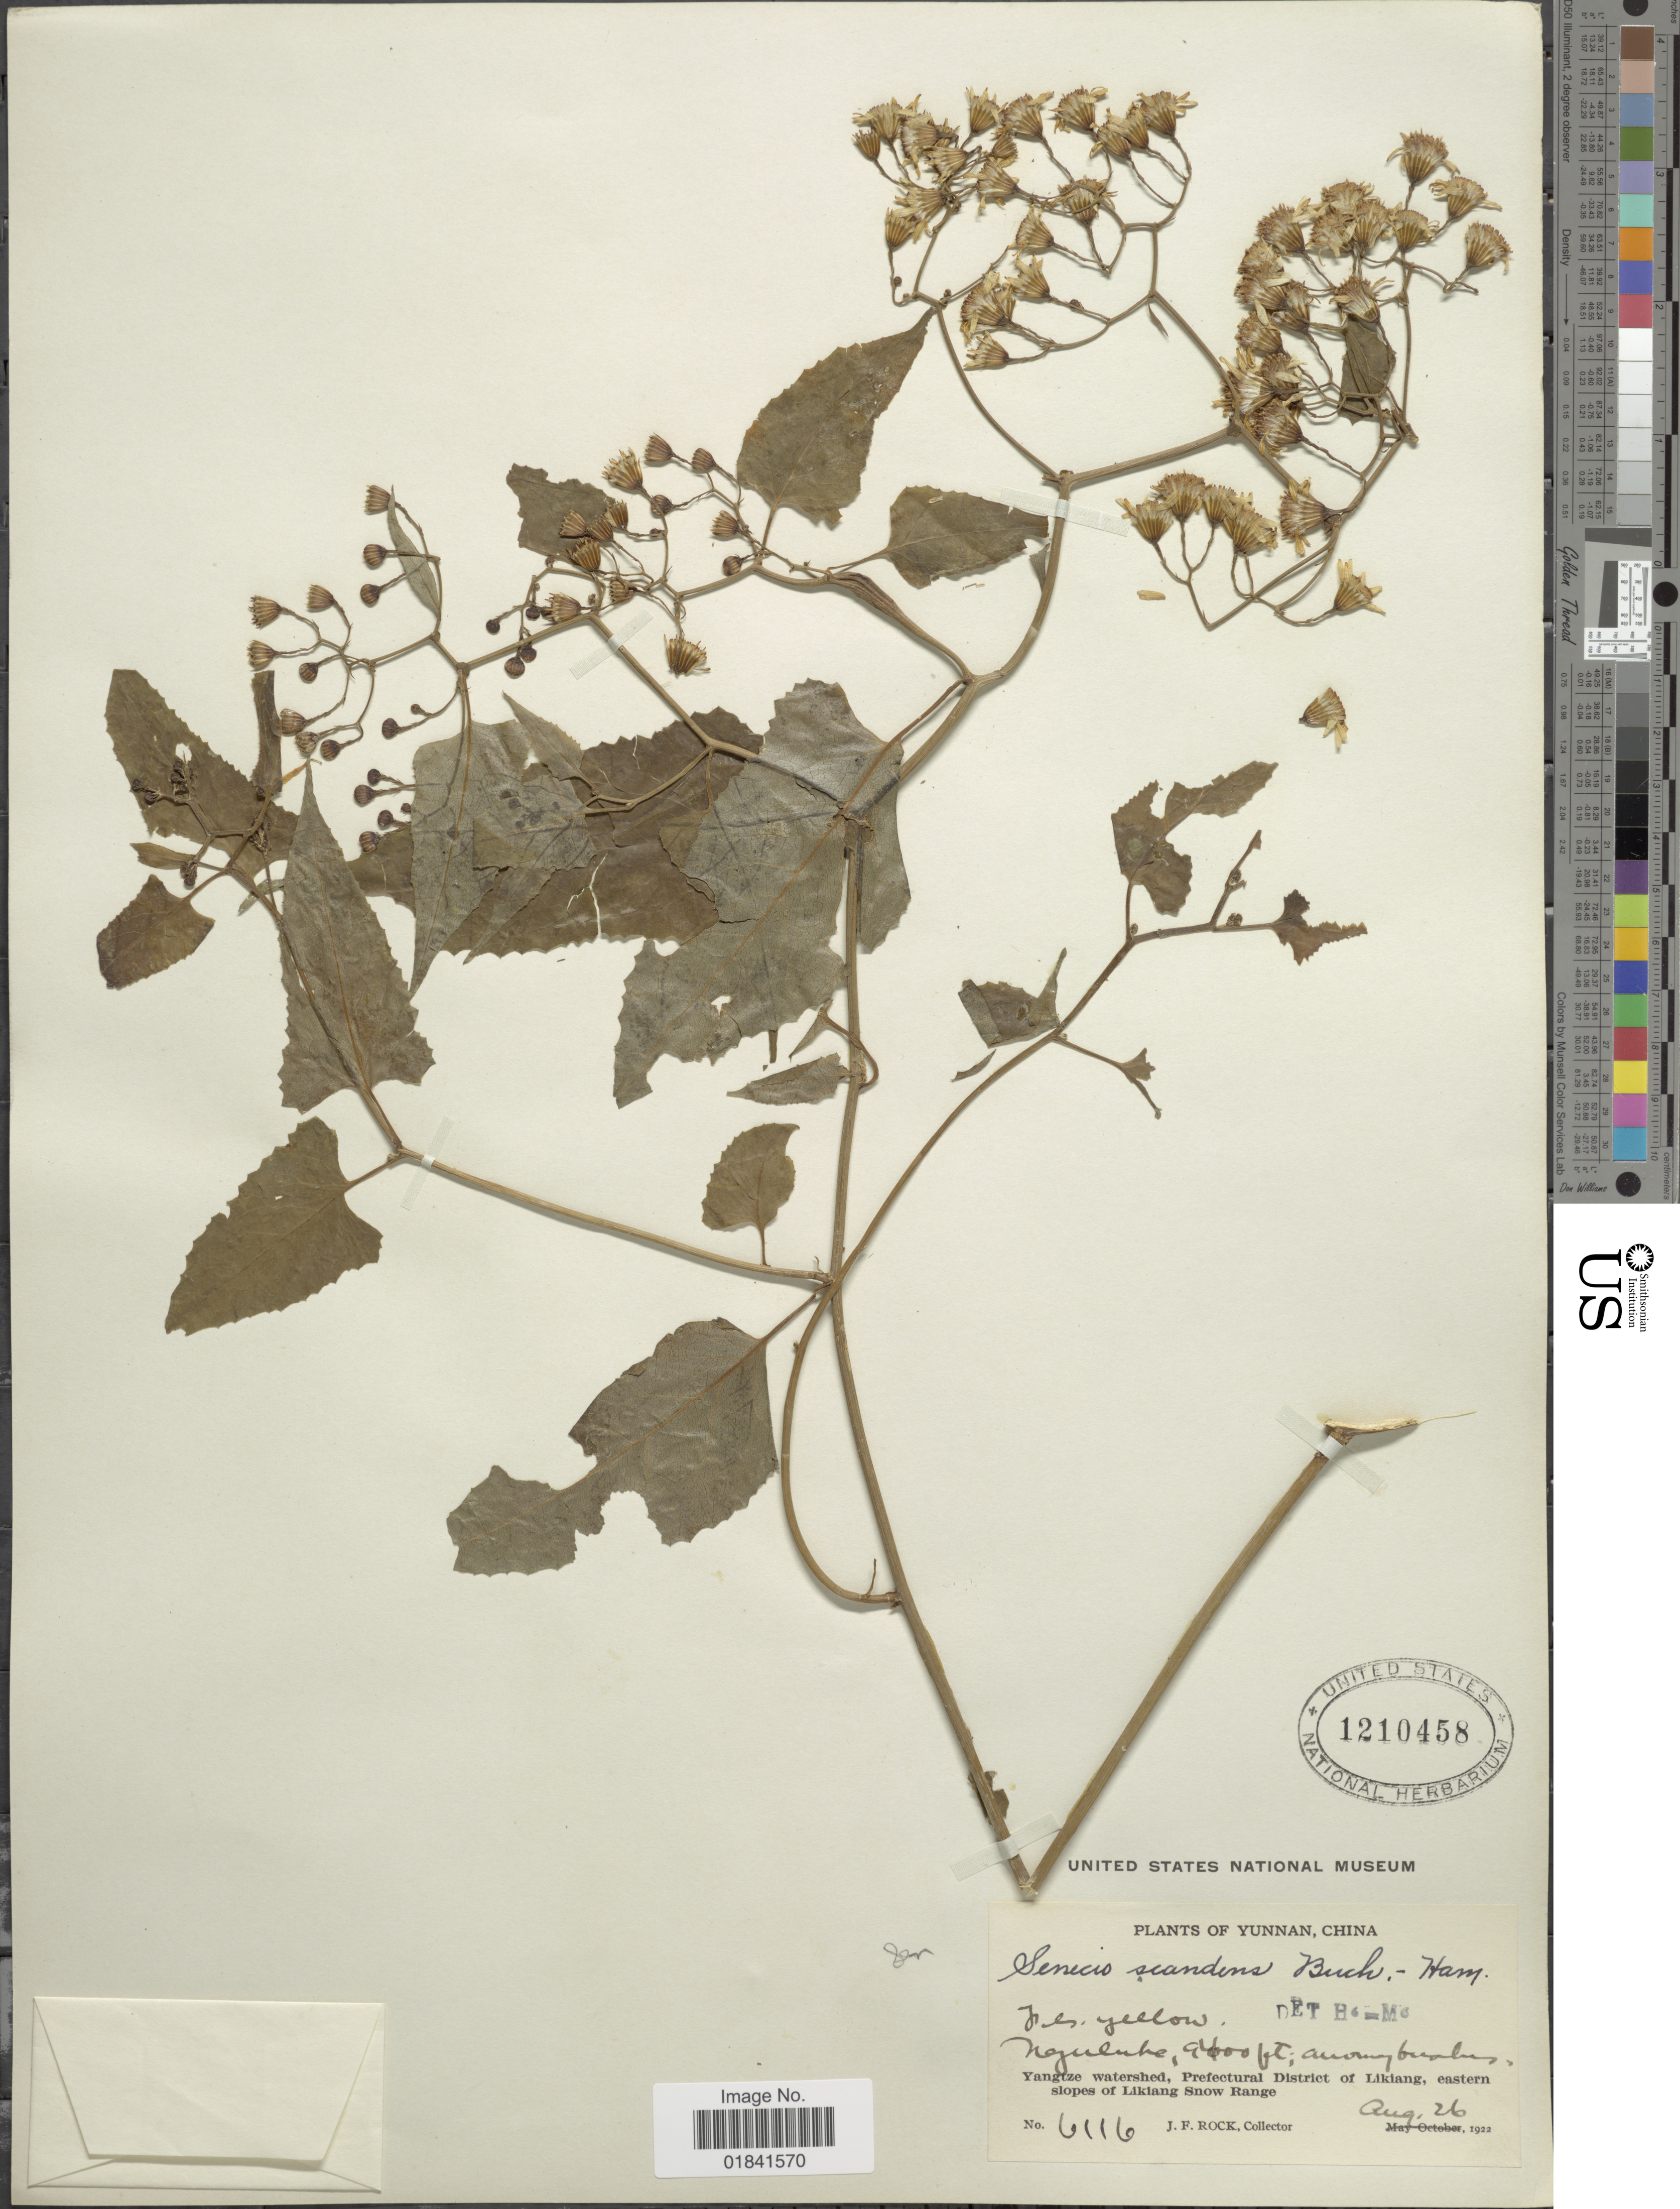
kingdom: Plantae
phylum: Tracheophyta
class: Magnoliopsida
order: Asterales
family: Asteraceae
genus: Senecio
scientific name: Senecio scandens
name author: Buch.-Ham. ex D. Don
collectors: J. F. Rock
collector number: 6116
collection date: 1922-08-26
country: China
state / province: Yunnan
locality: Nguluke, Yangtze watershed, Prefectural District of Likiang, eastern slopes of Likiang Snow Range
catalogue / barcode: US 1210458